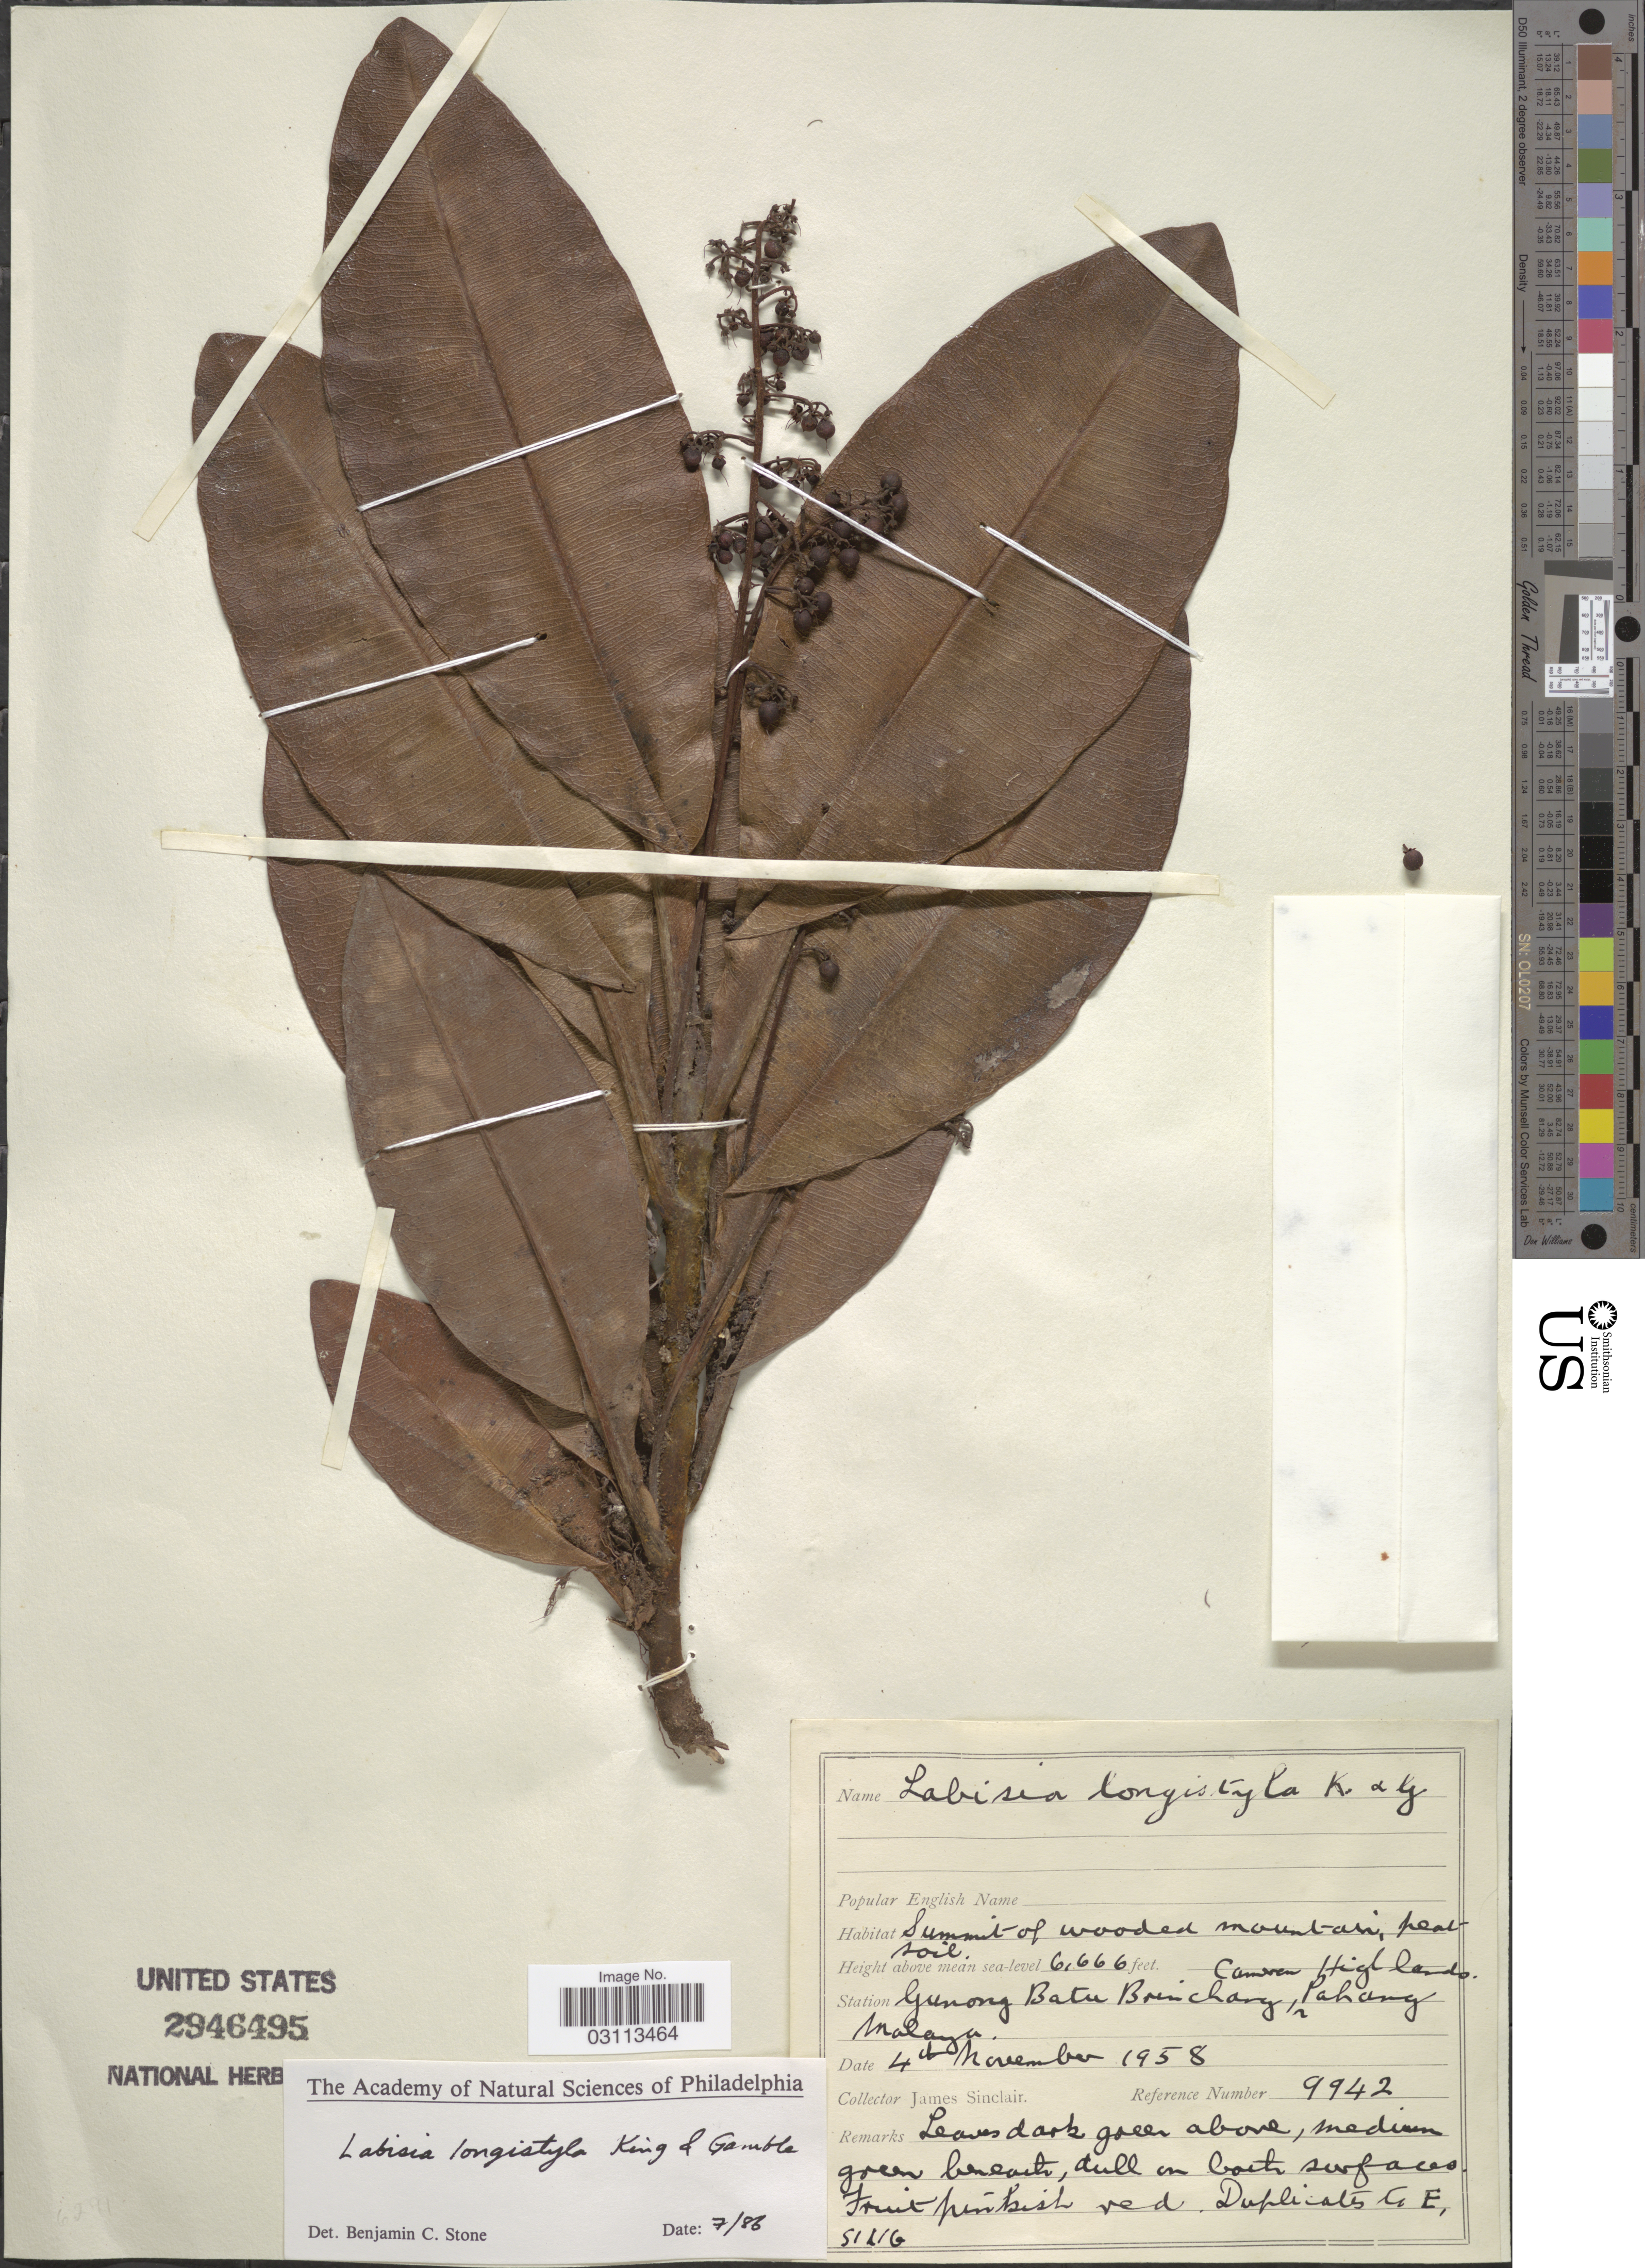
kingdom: Plantae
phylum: Tracheophyta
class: Magnoliopsida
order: Ericales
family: Primulaceae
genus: Labisia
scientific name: Labisia longistyla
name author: King & Gamble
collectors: J. Sinclair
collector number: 9942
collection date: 1958-11-04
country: Malaysia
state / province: Pahang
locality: Station Gunong Batu Brinchang, Malaya. Camron Highlands.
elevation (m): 2032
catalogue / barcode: US 2946495